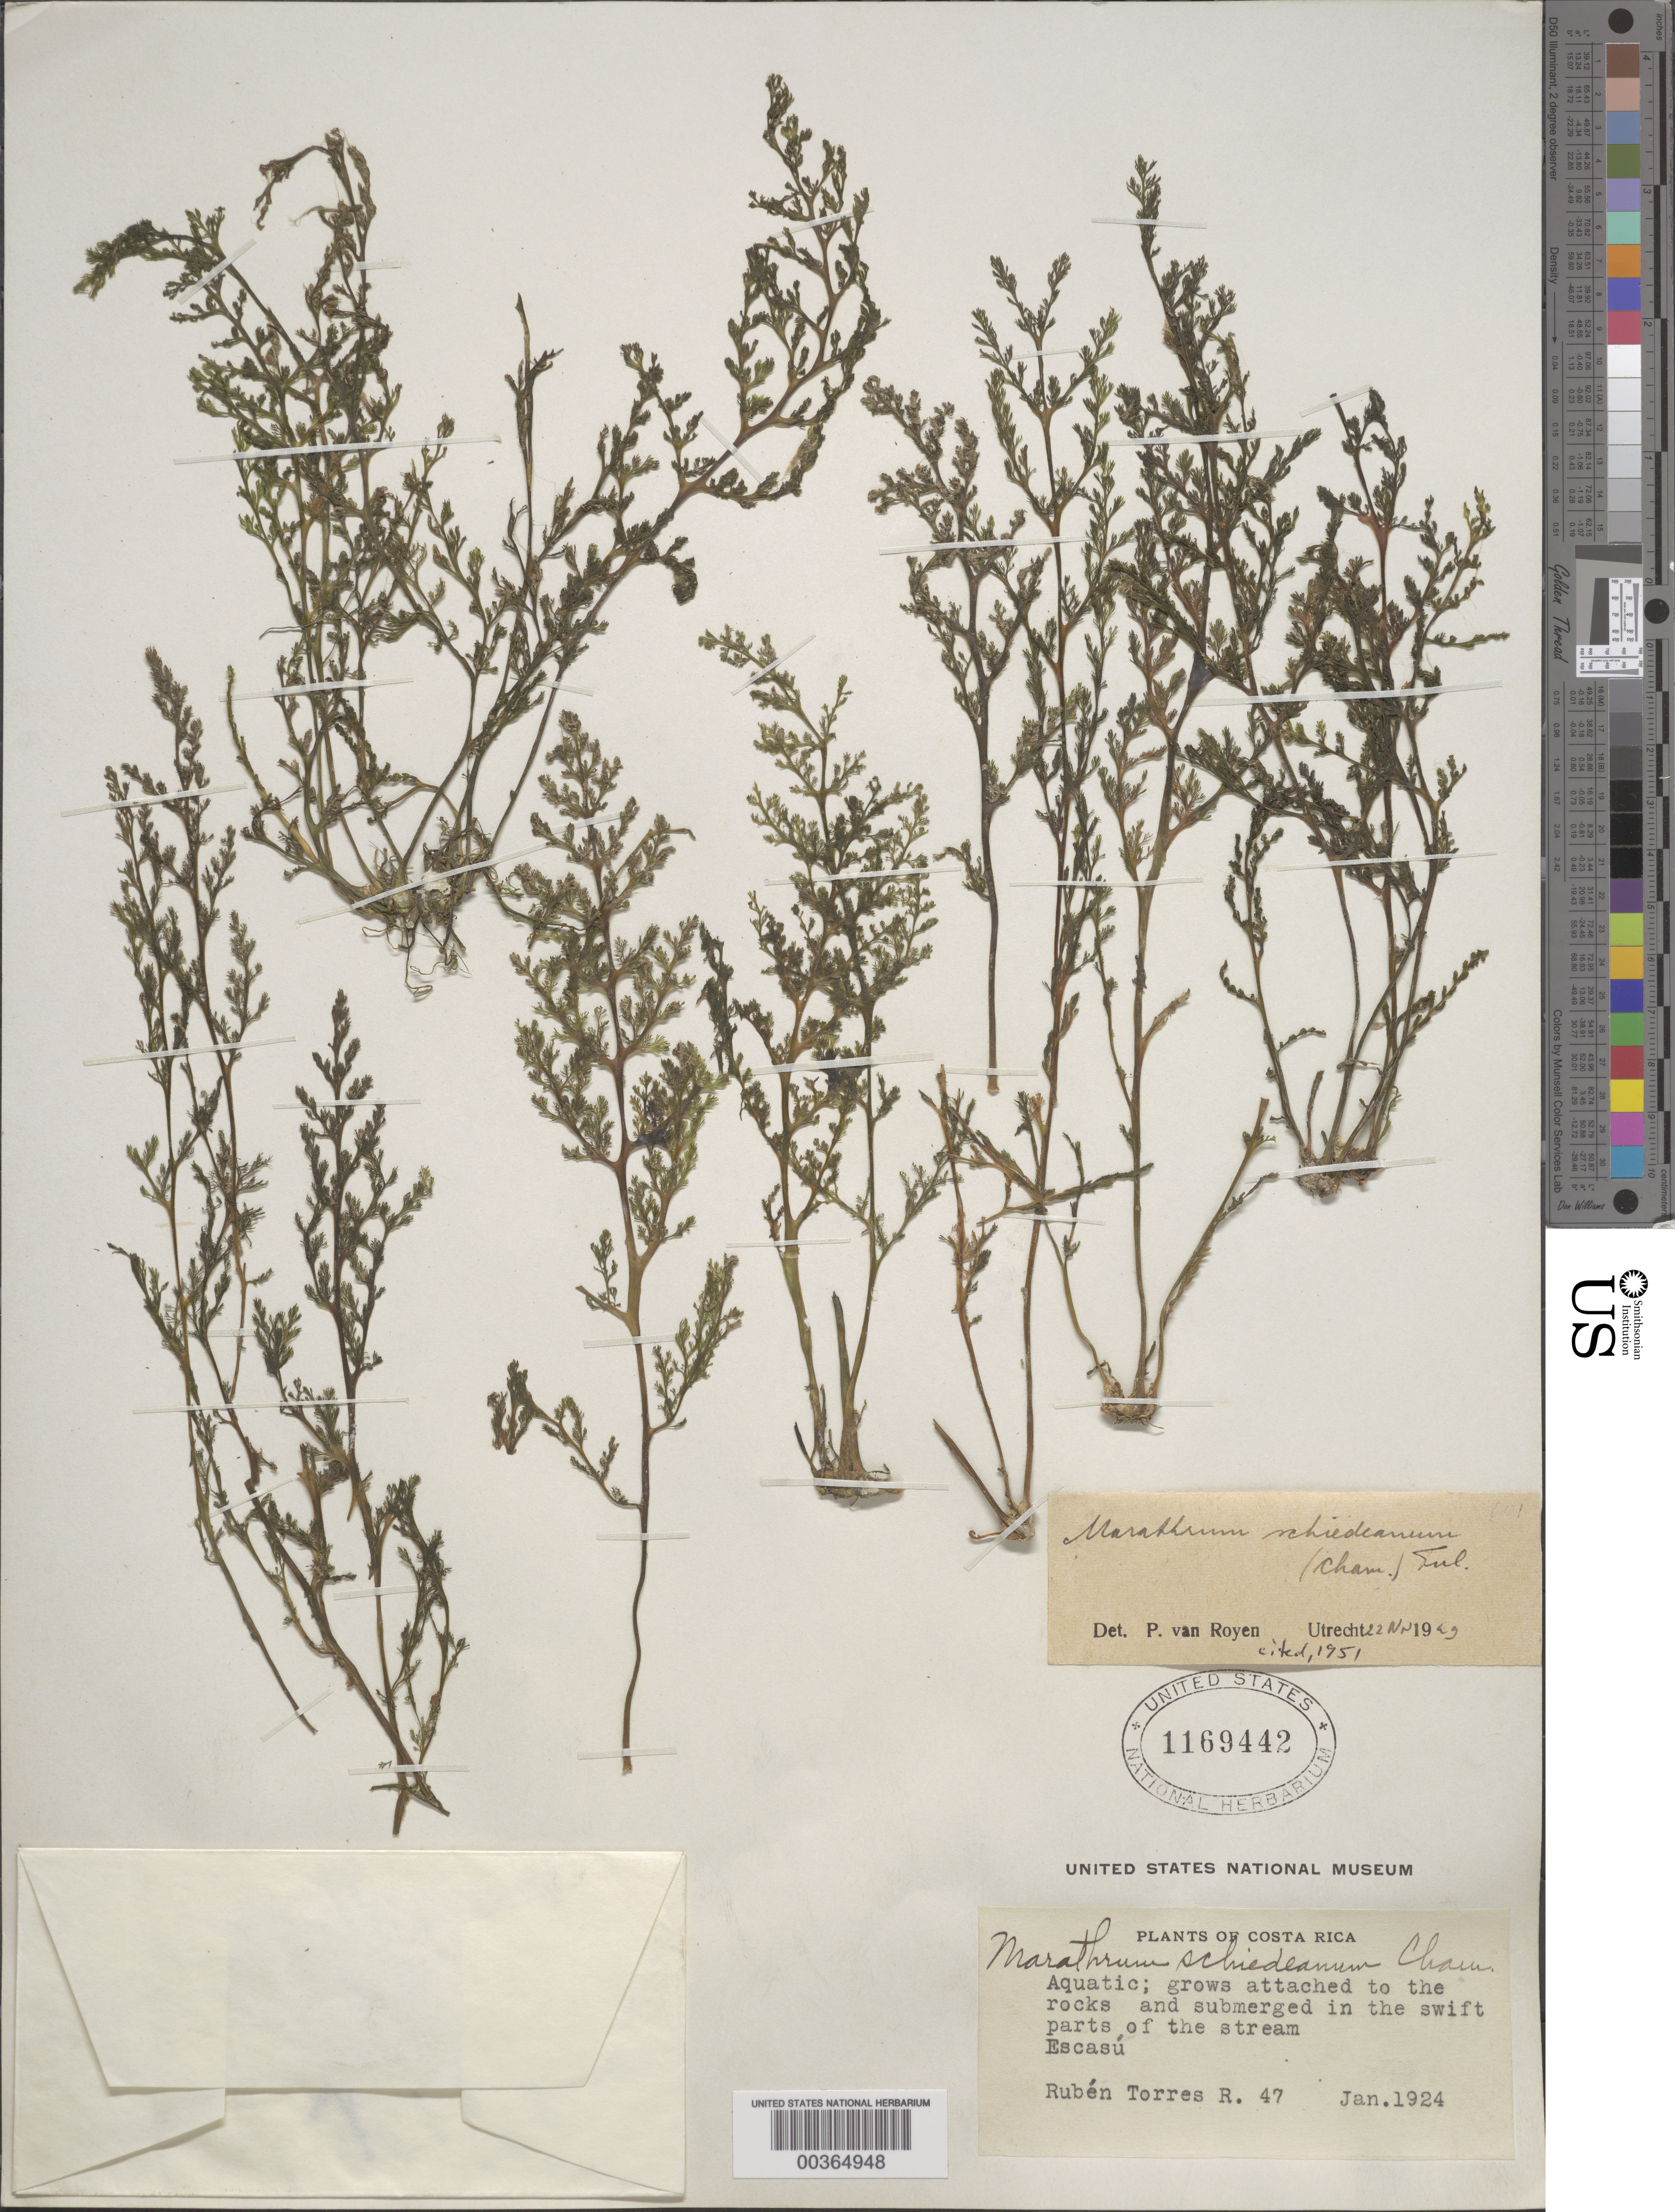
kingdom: Plantae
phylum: Tracheophyta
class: Magnoliopsida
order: Malpighiales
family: Podostemaceae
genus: Marathrum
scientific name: Marathrum schiedeanum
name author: Cham.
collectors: R. Torres R.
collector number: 47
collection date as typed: Jan 1924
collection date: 1924-01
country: Costa Rica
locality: Encasu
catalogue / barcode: US 1169442